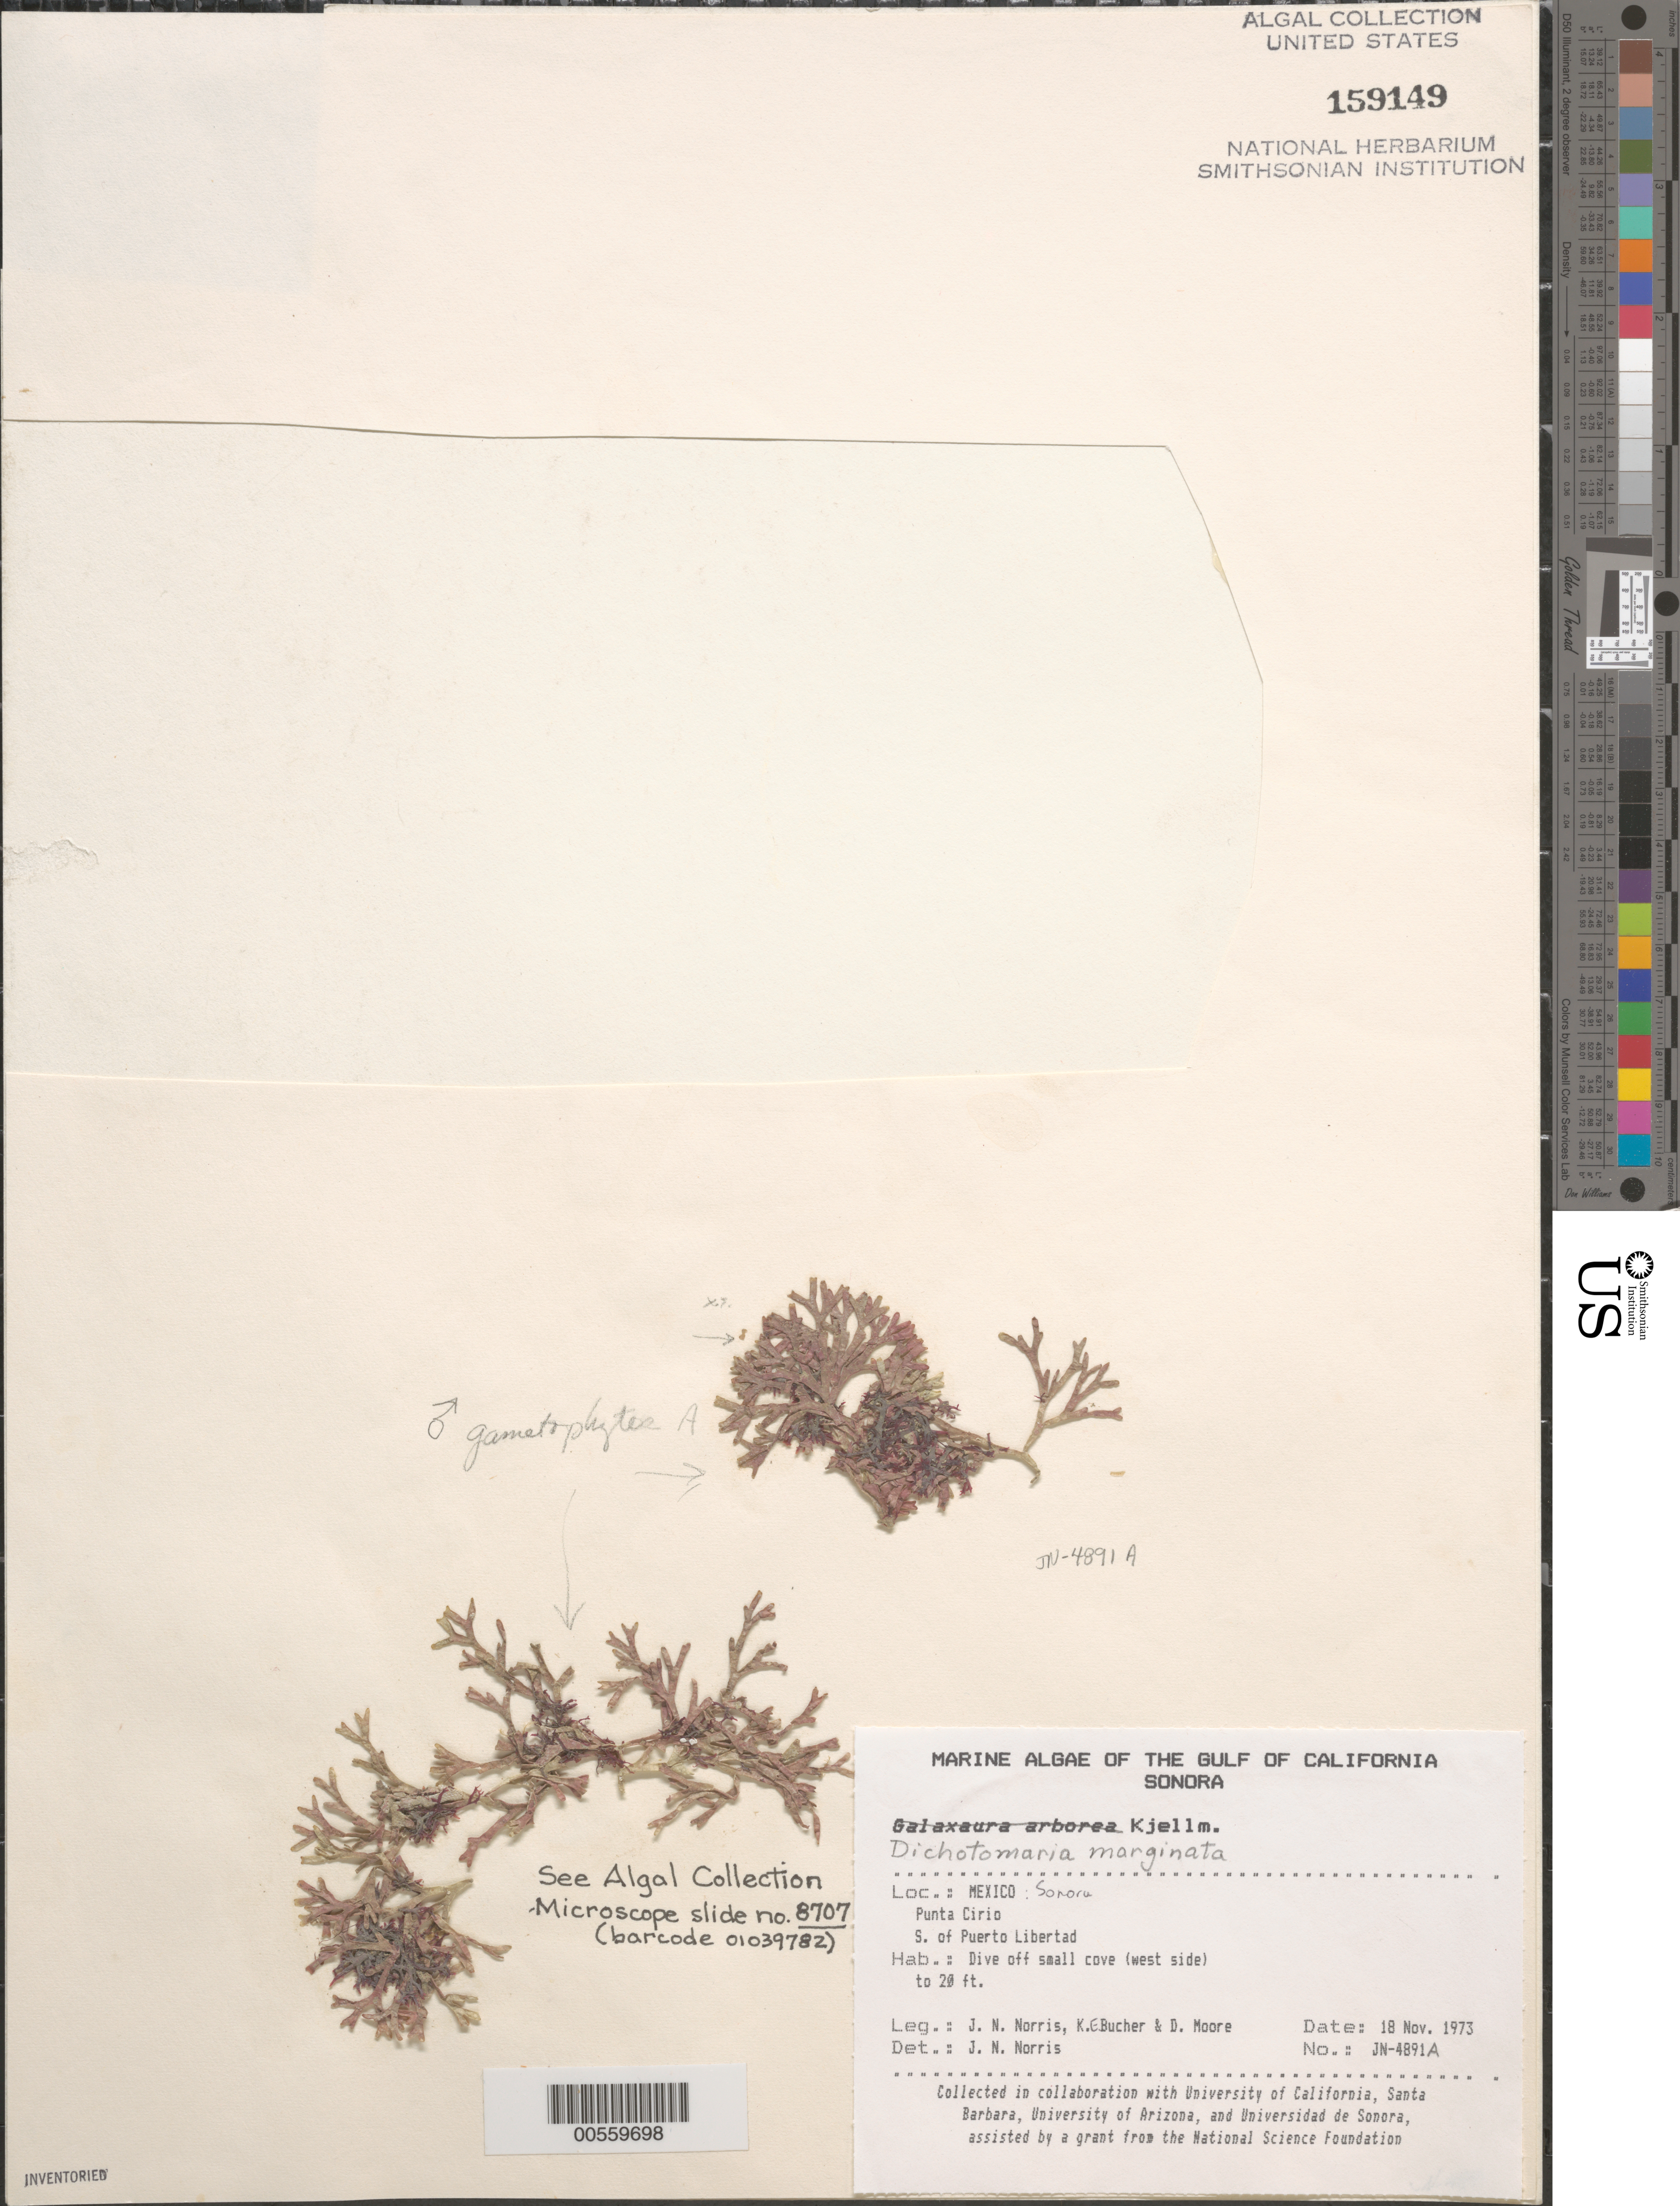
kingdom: Plantae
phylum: Rhodophyta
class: Florideophyceae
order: Nemaliales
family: Galaxauraceae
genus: Dichotomaria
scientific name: Dichotomaria marginata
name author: (J. Ellis & Sol.) Lam.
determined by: Norris, James N.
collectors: J. N. Norris, K. E. Bucher & D. Moore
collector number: JN-4891A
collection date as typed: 18 Nov 1973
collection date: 1973-11-18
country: Mexico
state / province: Sonora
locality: Punta Cirio south of Puerto Libertad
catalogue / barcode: US 159149